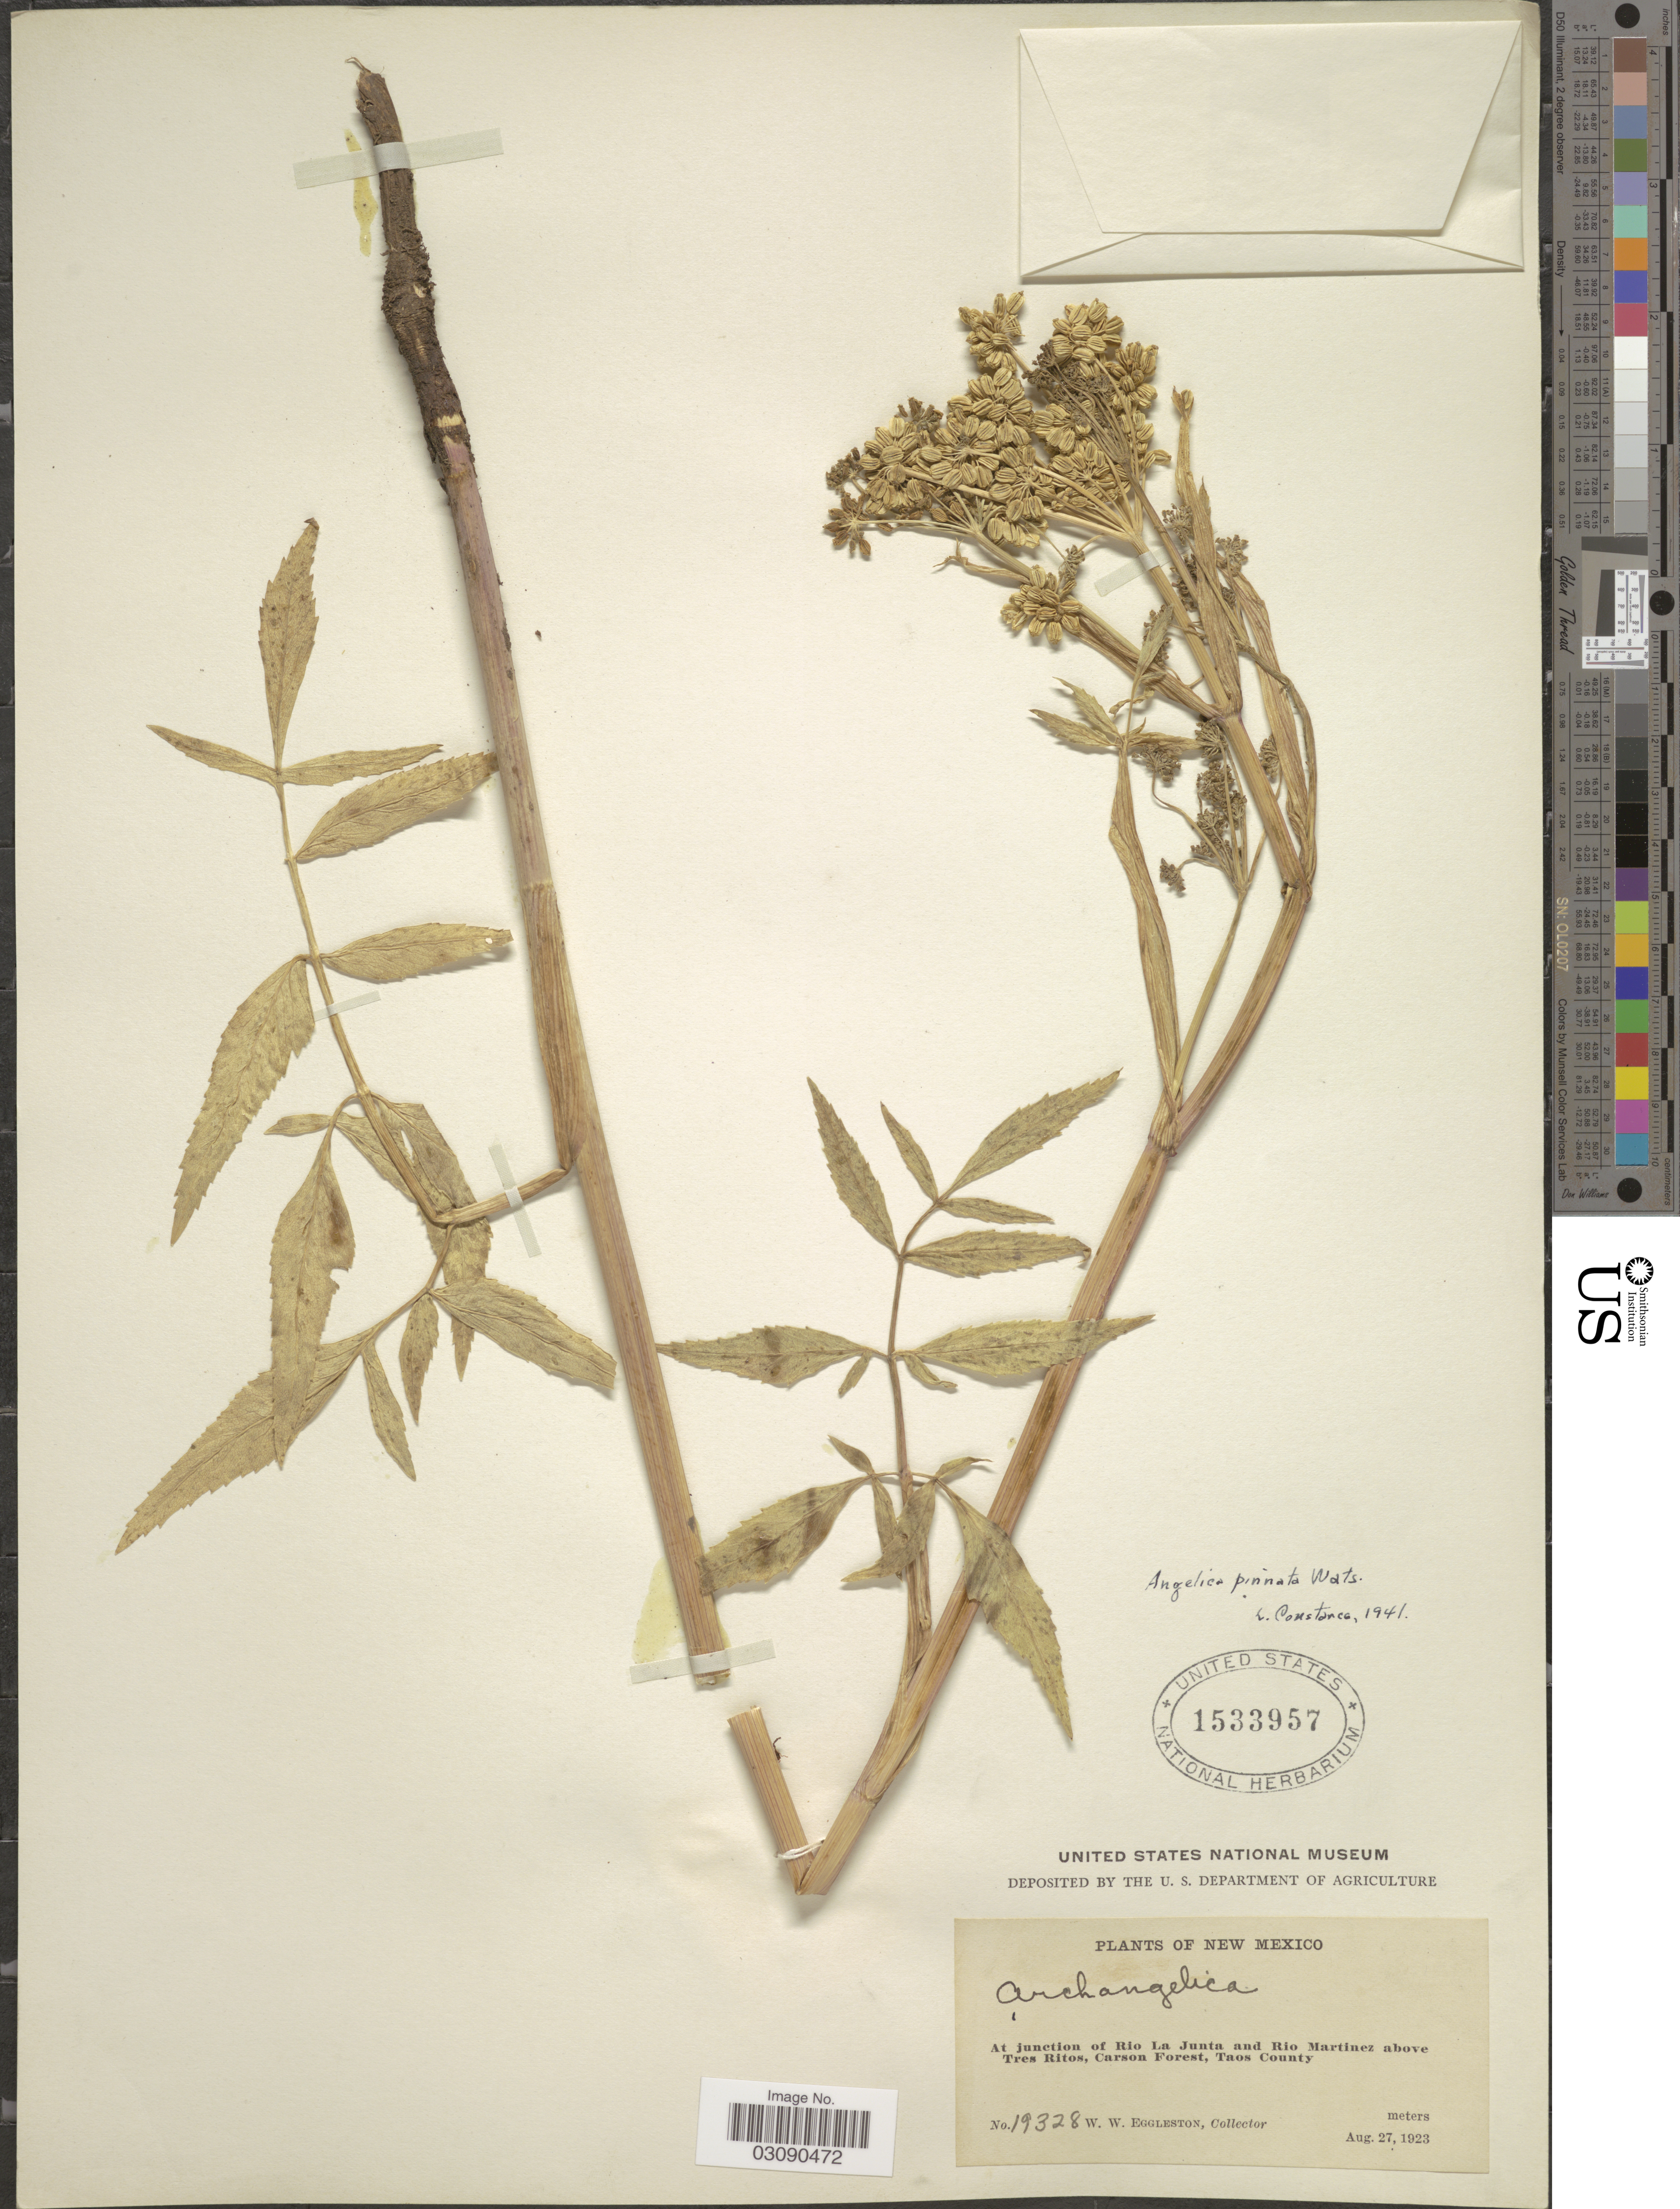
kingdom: Plantae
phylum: Tracheophyta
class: Magnoliopsida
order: Apiales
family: Apiaceae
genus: Angelica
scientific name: Angelica pinnata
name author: S. Watson in C. King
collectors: W. W. Eggleston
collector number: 19328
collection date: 1923-08-27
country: United States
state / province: New Mexico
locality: At junction of Rio La Junta and Rio Martinez above Tres Ritos, Carson Forest, Taos County.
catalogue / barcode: US 1533957